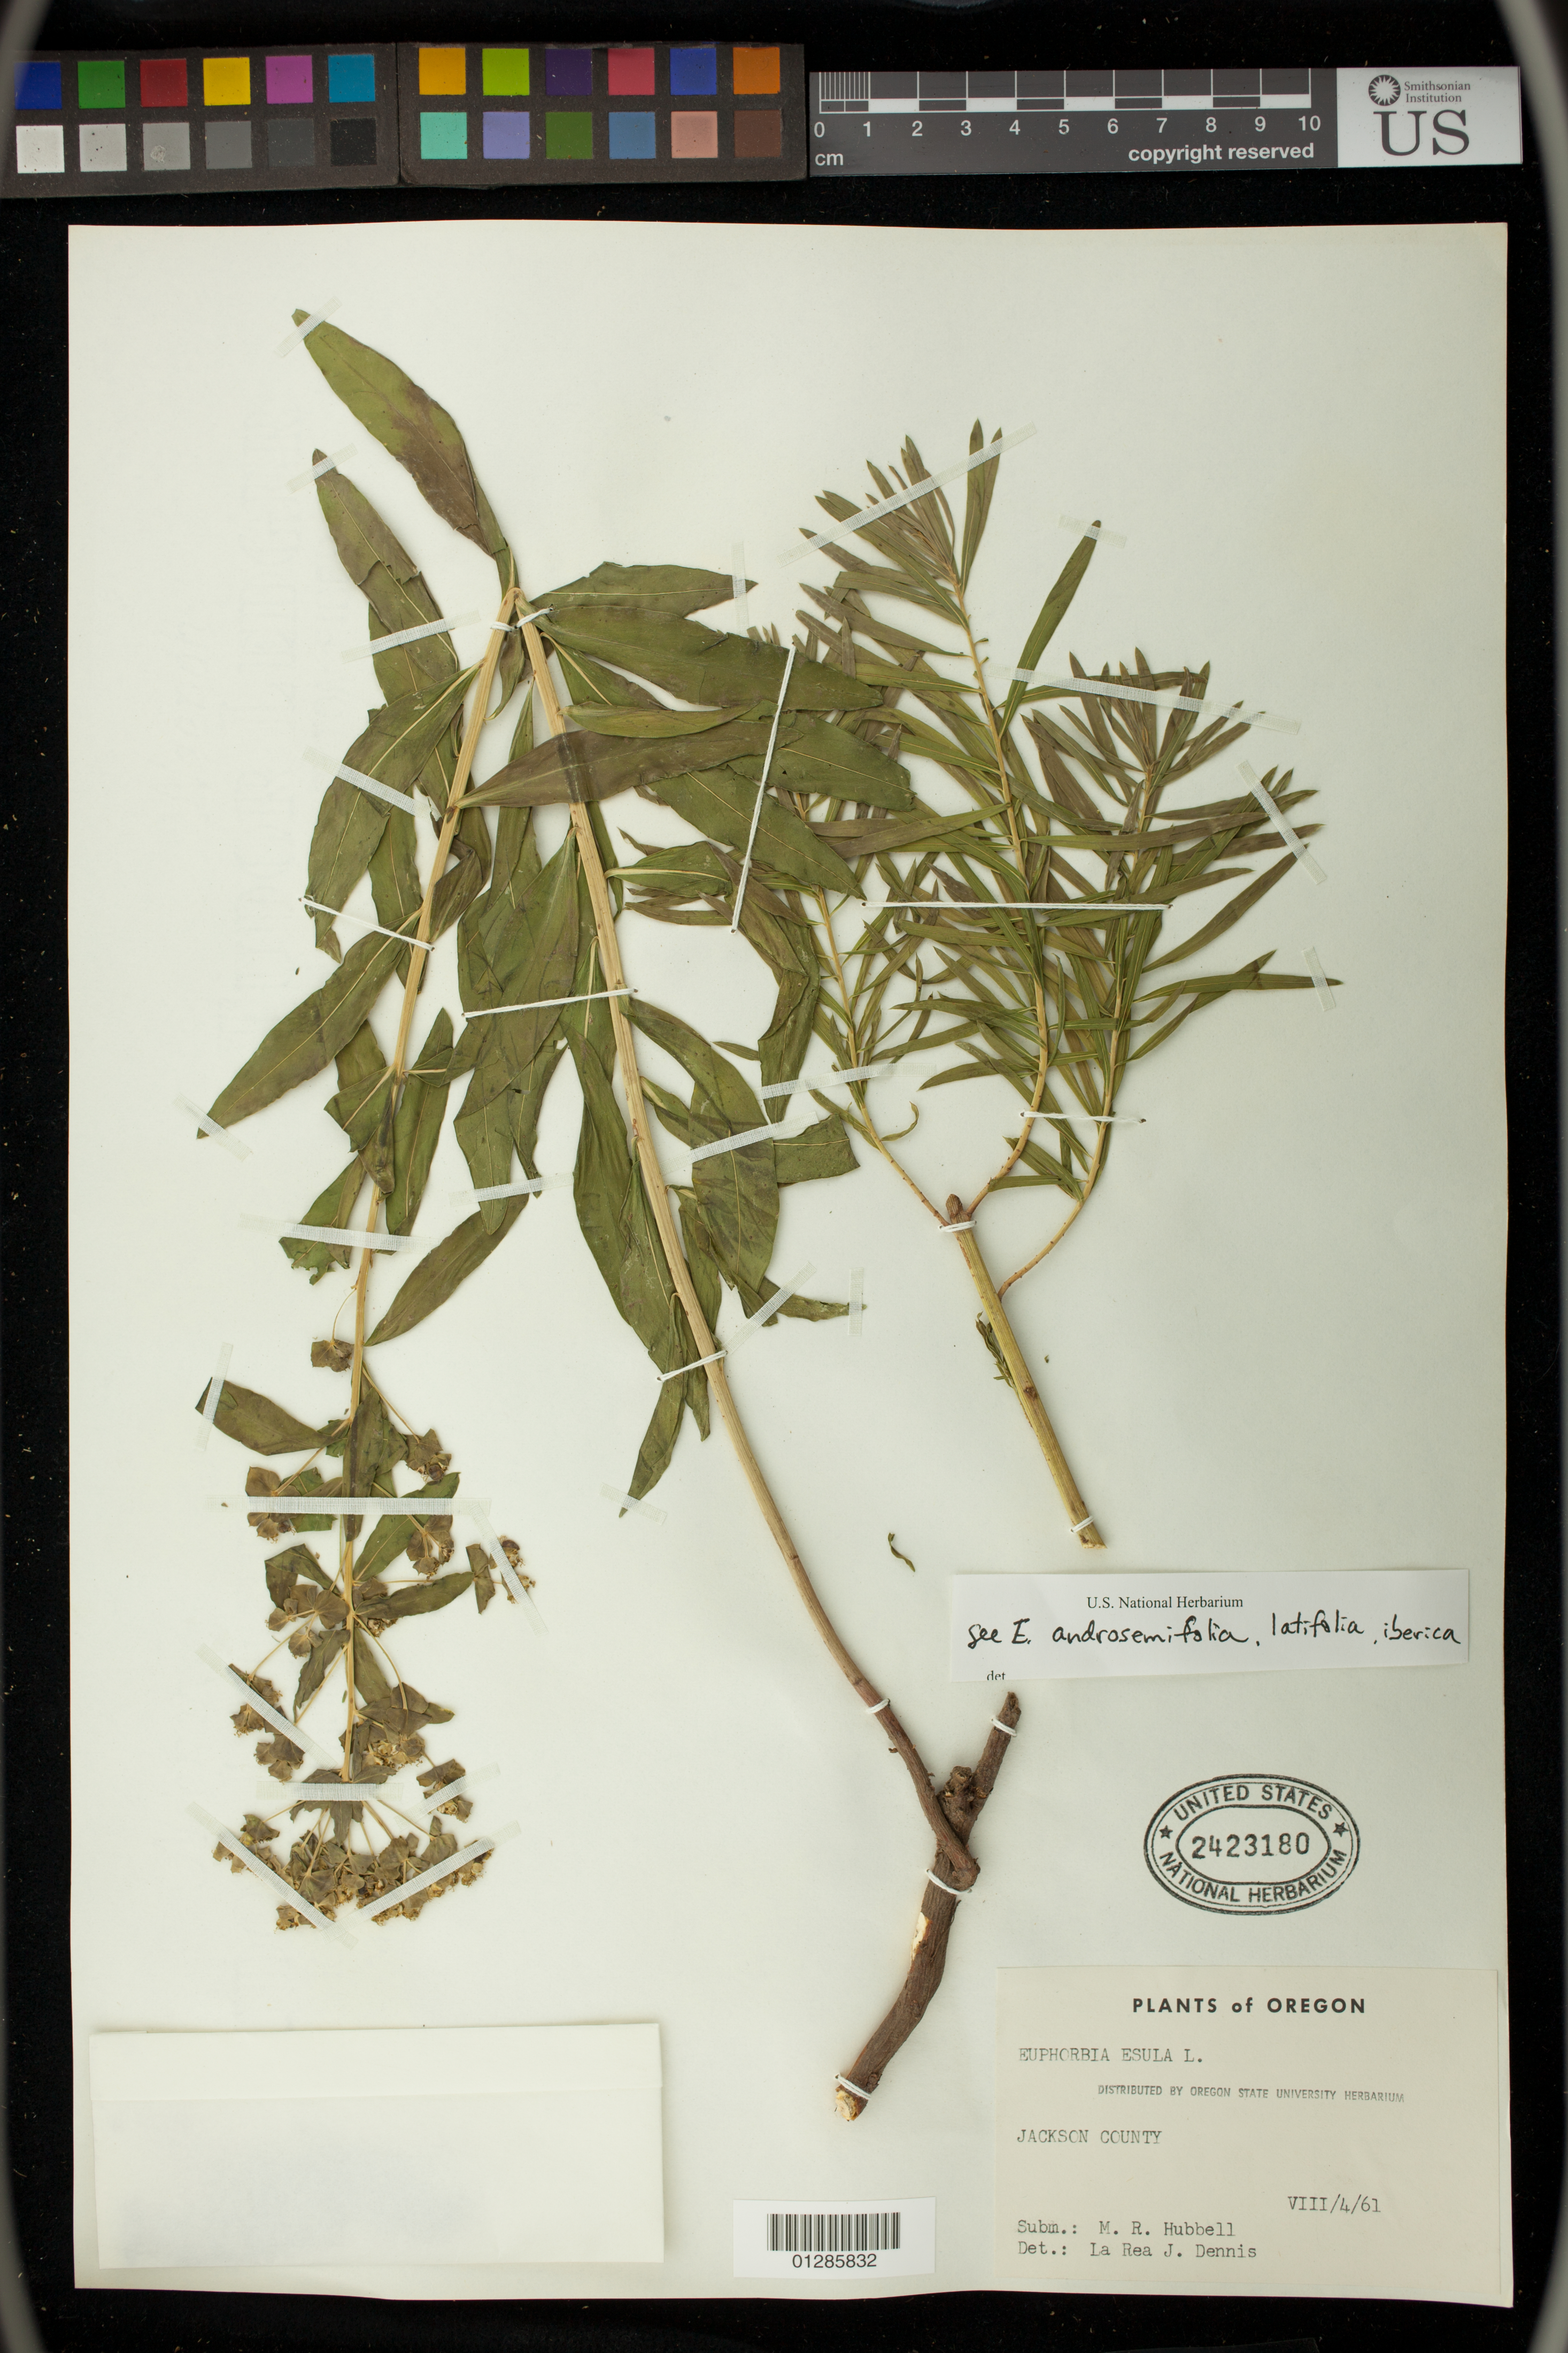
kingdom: Plantae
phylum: Tracheophyta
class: Magnoliopsida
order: Malpighiales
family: Euphorbiaceae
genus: Euphorbia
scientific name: Euphorbia esula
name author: L.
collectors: M. Hubbell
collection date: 1961-08-04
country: United States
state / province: Oregon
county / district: Jackson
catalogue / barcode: US 2423180